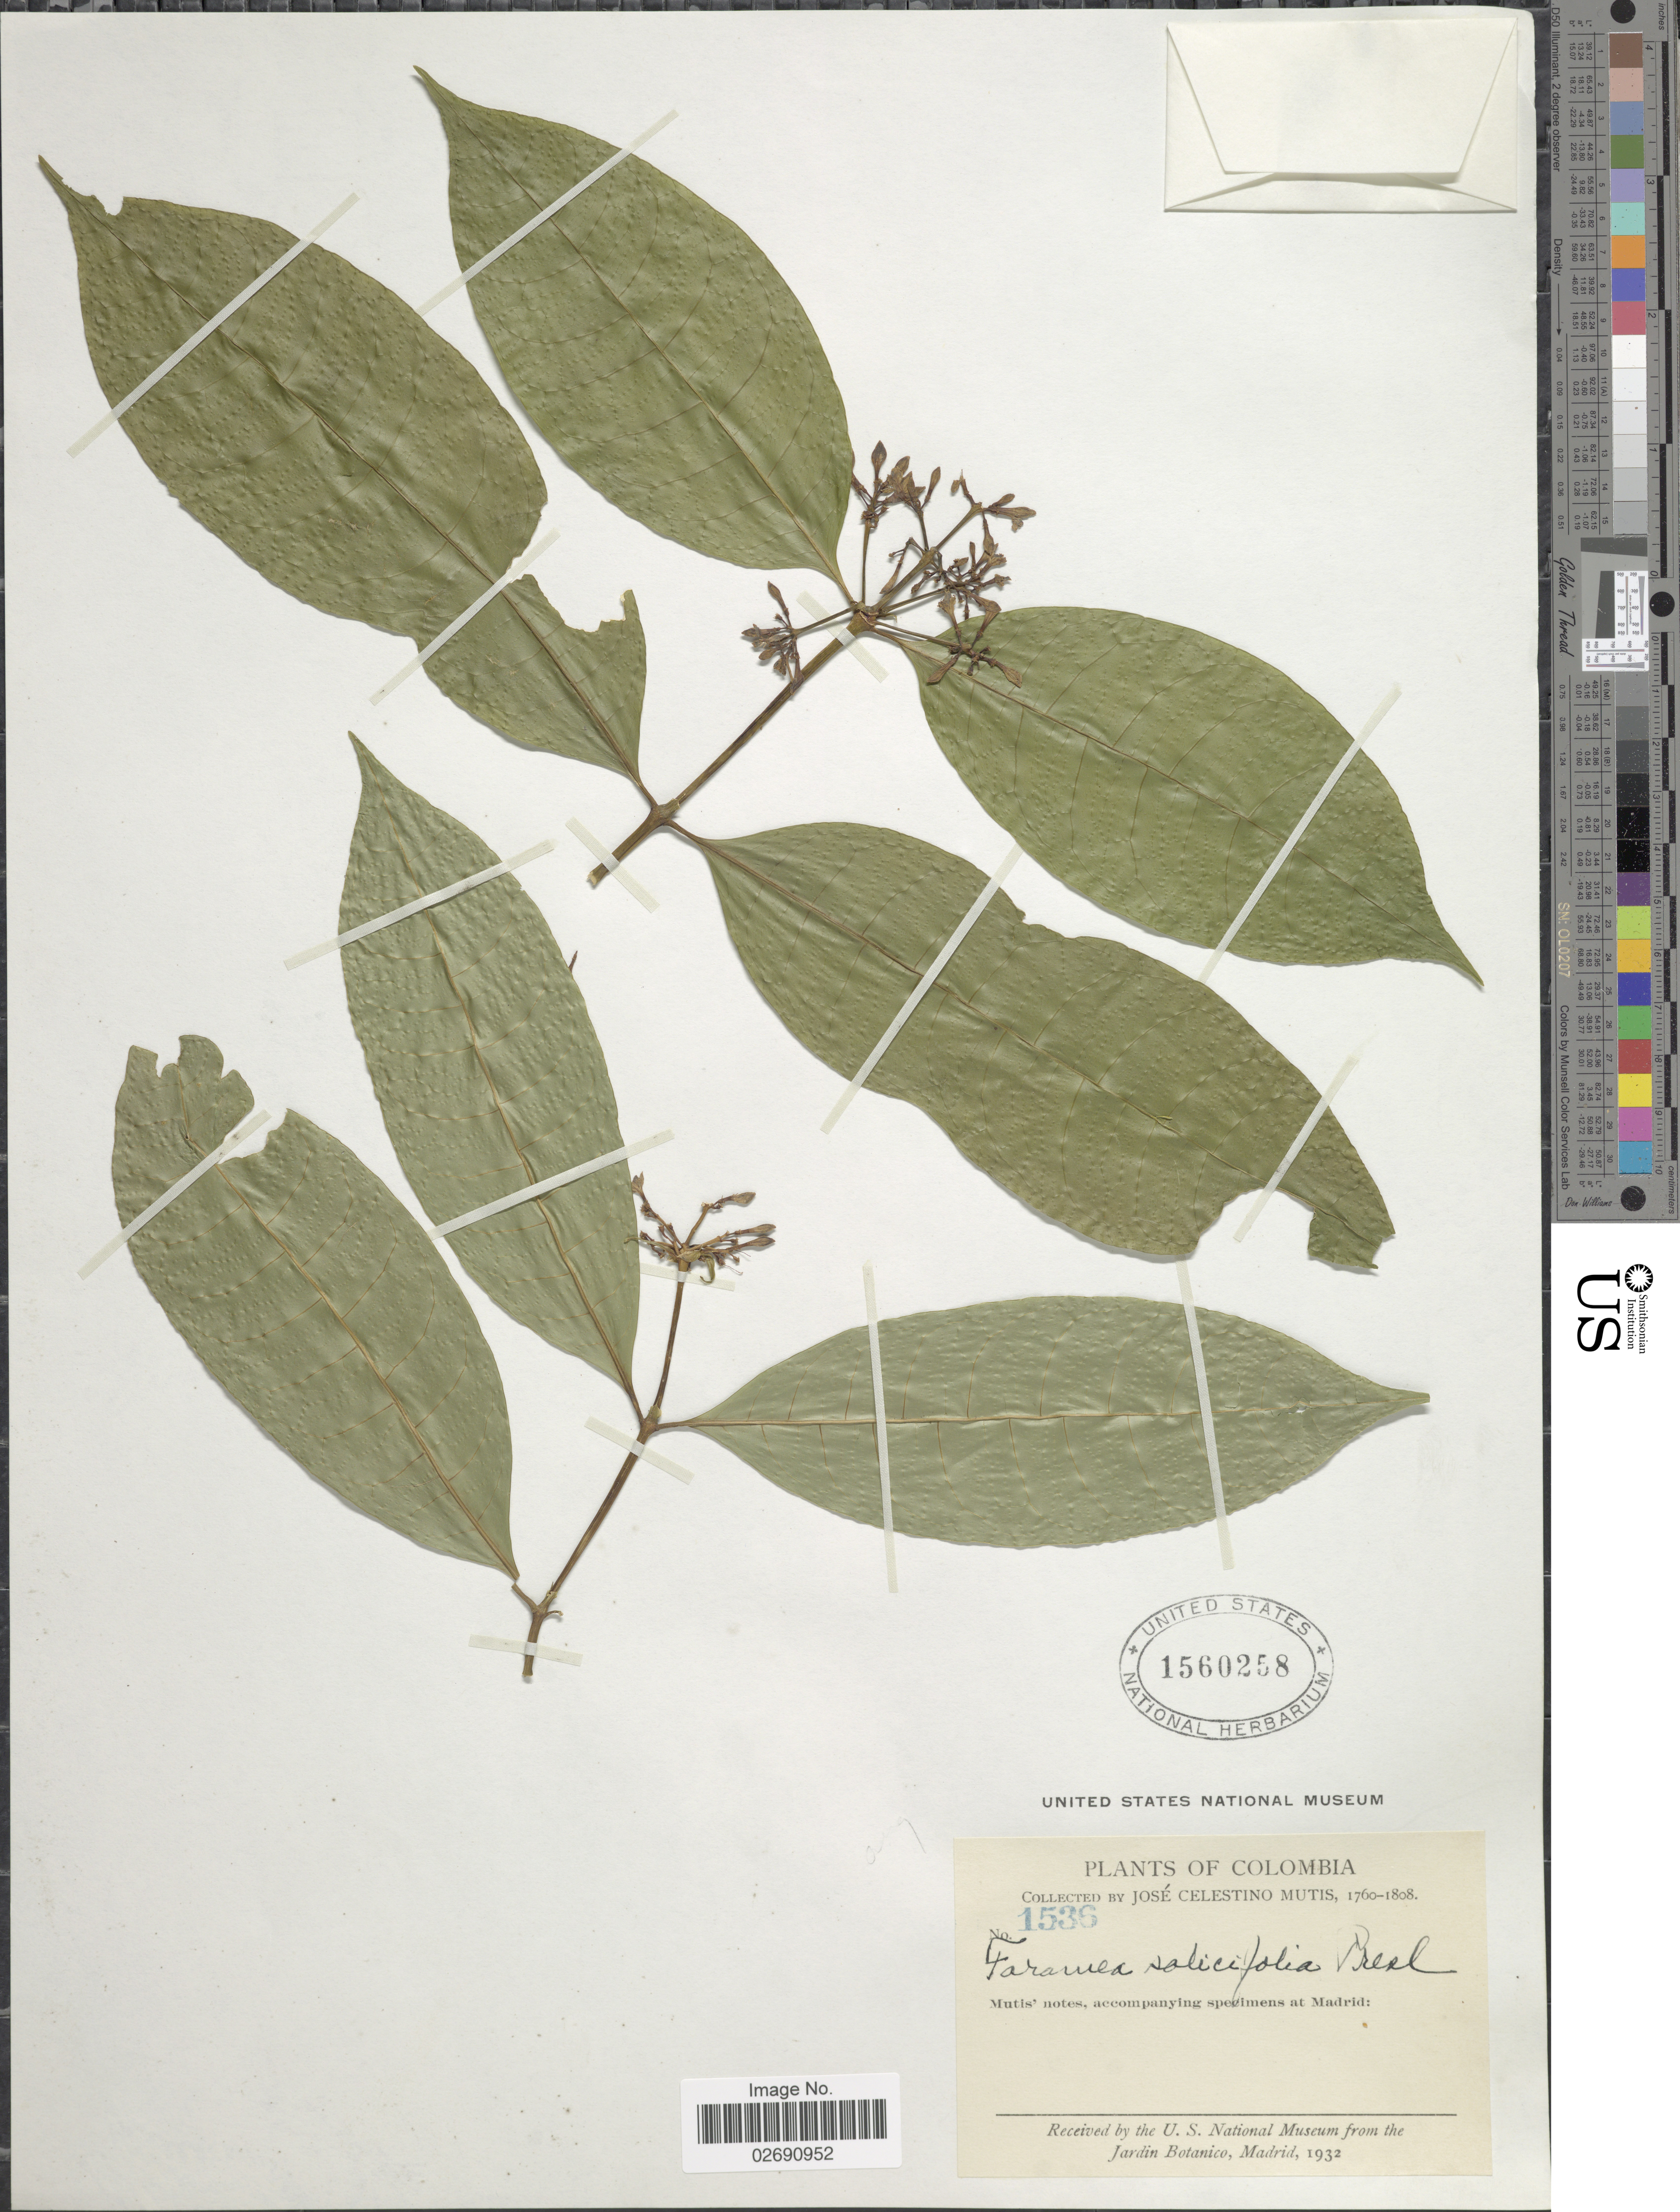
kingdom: Plantae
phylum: Tracheophyta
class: Magnoliopsida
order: Gentianales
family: Rubiaceae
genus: Faramea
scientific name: Faramea salicifolia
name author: C. Presl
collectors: J. C. B. Mutis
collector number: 1536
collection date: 1760/1808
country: Colombia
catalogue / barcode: US 1560258